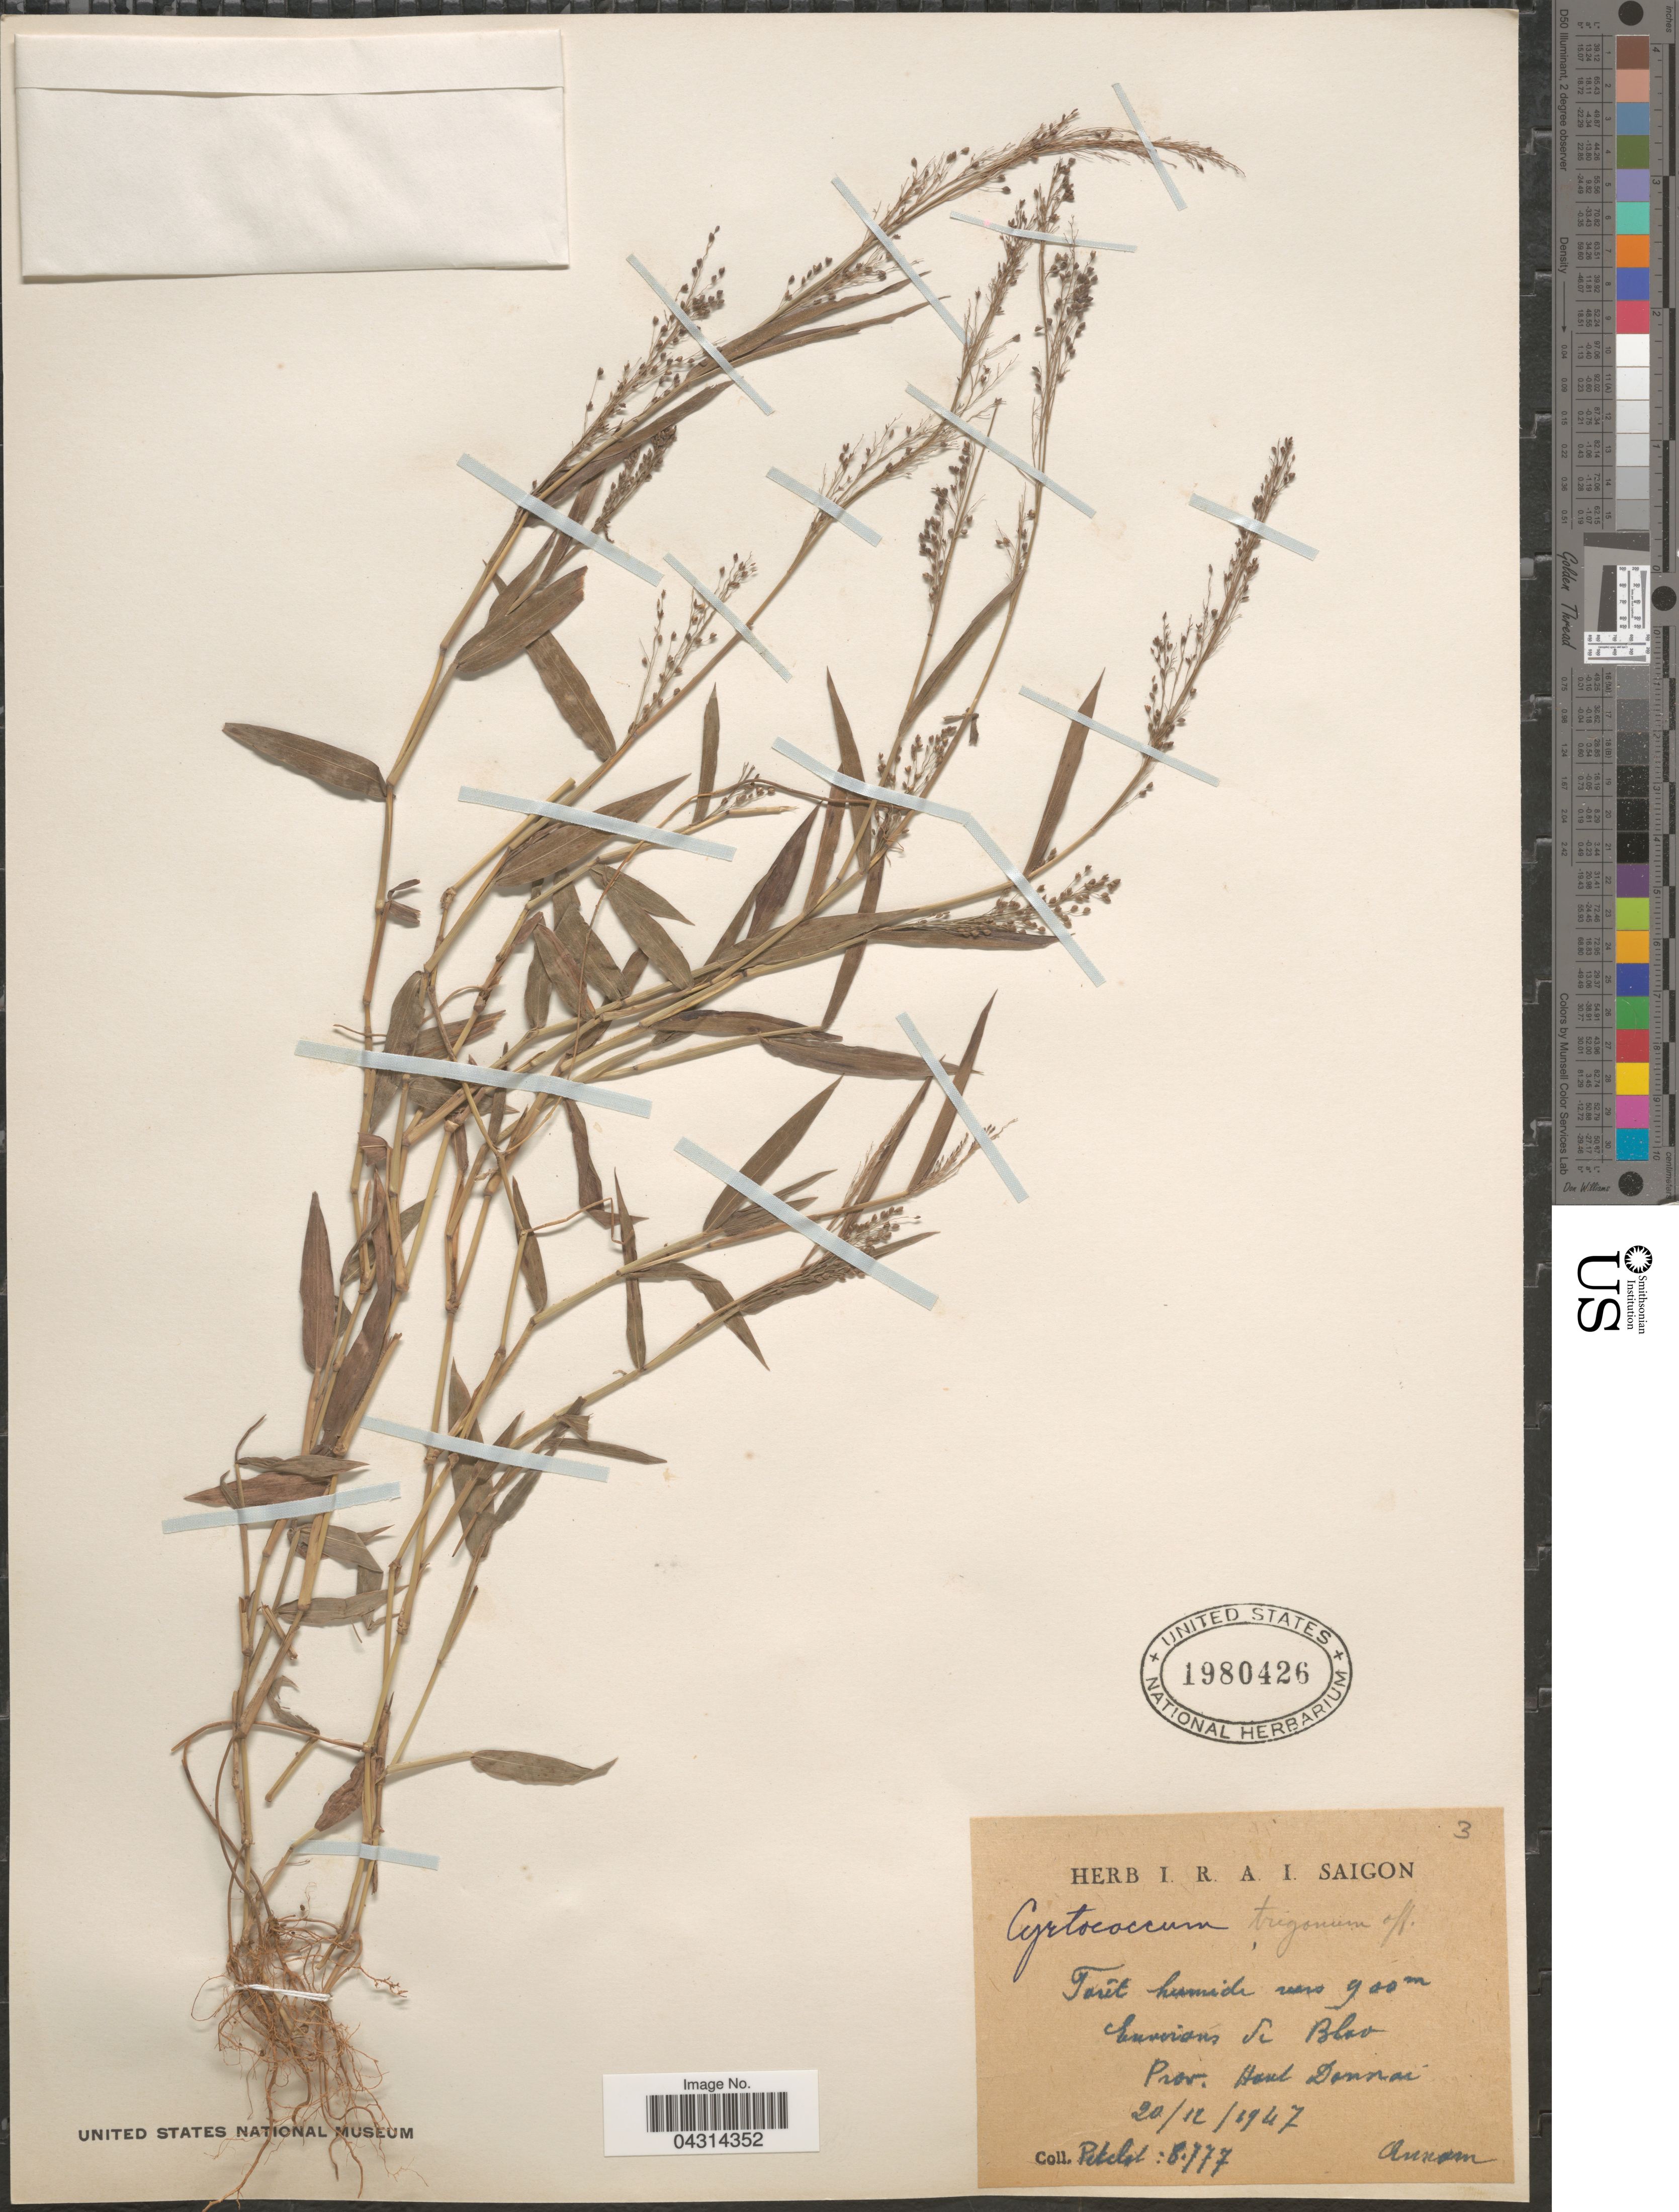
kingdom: Plantae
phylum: Tracheophyta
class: Liliopsida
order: Poales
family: Poaceae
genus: Cyrtococcum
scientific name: Cyrtococcum trigonum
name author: (Retz.) A. Camus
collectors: Pételot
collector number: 8777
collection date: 1947-12-20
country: Vietnam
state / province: Dong Nai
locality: Forêt humide. Environs de Blao. Prov. Haut Donnai. Annam.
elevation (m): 900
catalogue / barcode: US 1980426